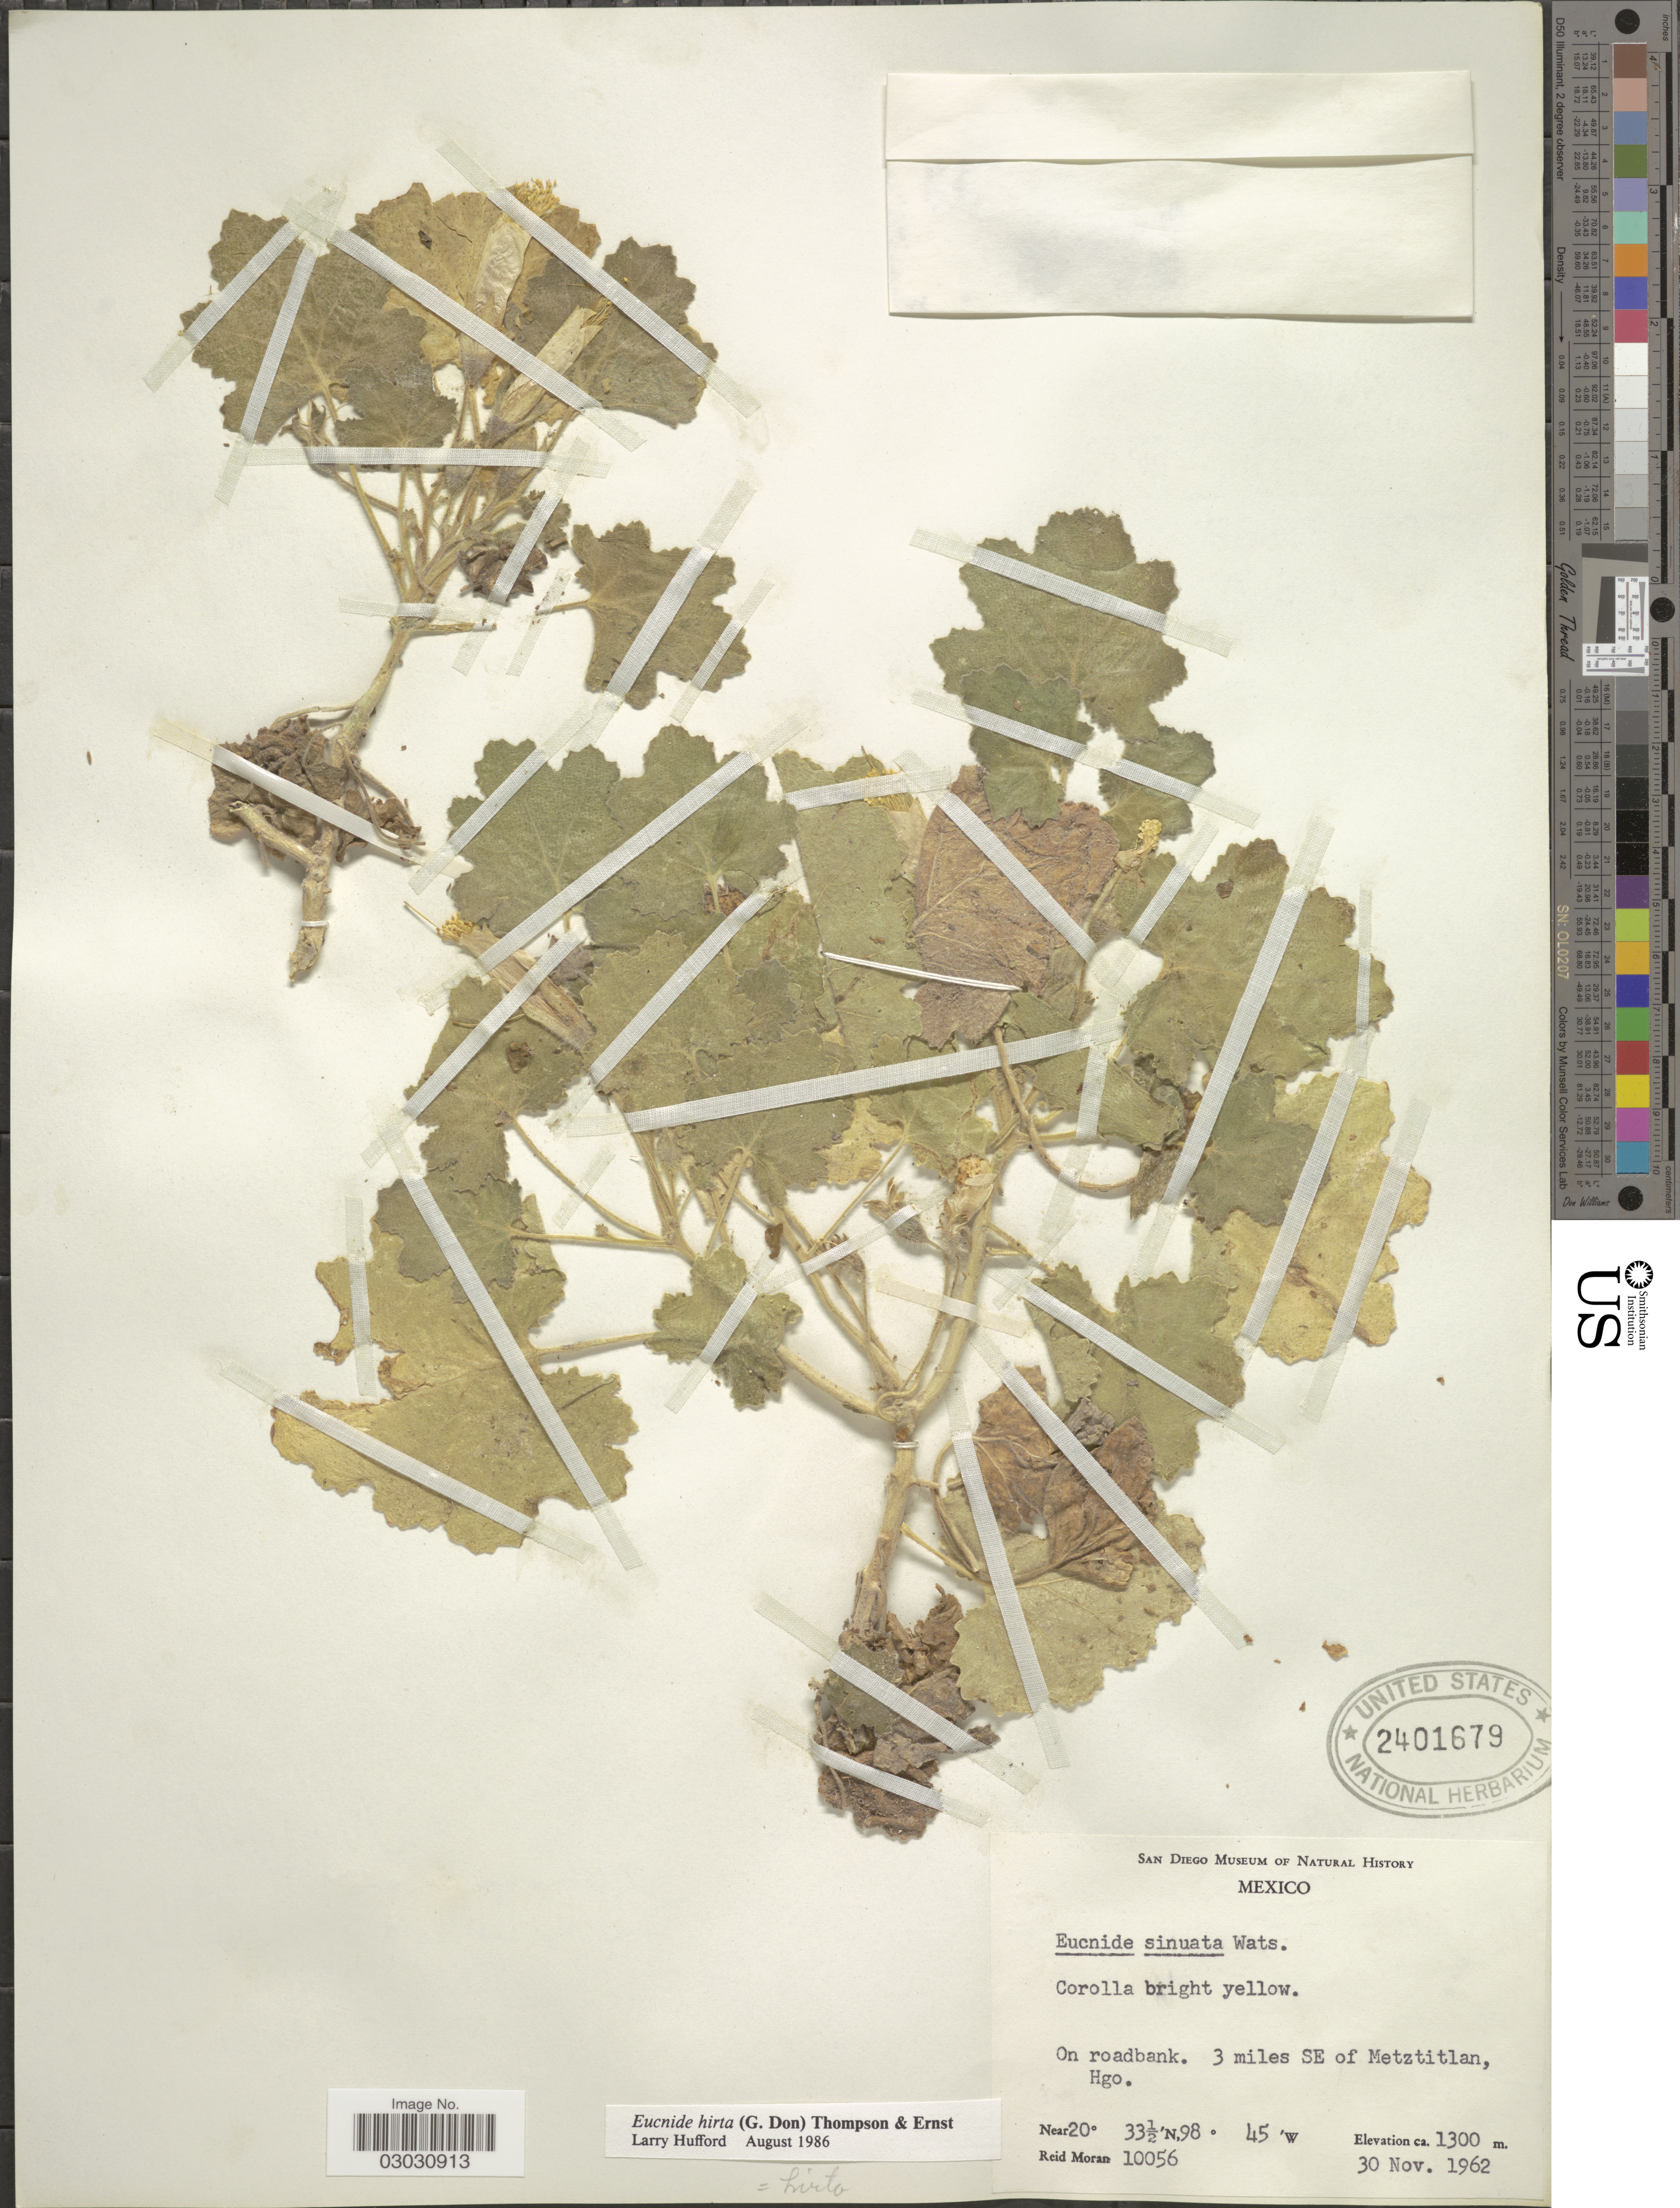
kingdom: Plantae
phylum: Tracheophyta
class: Magnoliopsida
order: Cornales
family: Loasaceae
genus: Eucnide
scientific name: Eucnide hirta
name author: (G. Don) H.J. Thomps. & W.R. Ernst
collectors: R. V. Moran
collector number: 10056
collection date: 1962-11-30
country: Mexico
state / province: Hidalgo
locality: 3 miles SE of Metztitlan.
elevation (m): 1300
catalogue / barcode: US 2401679